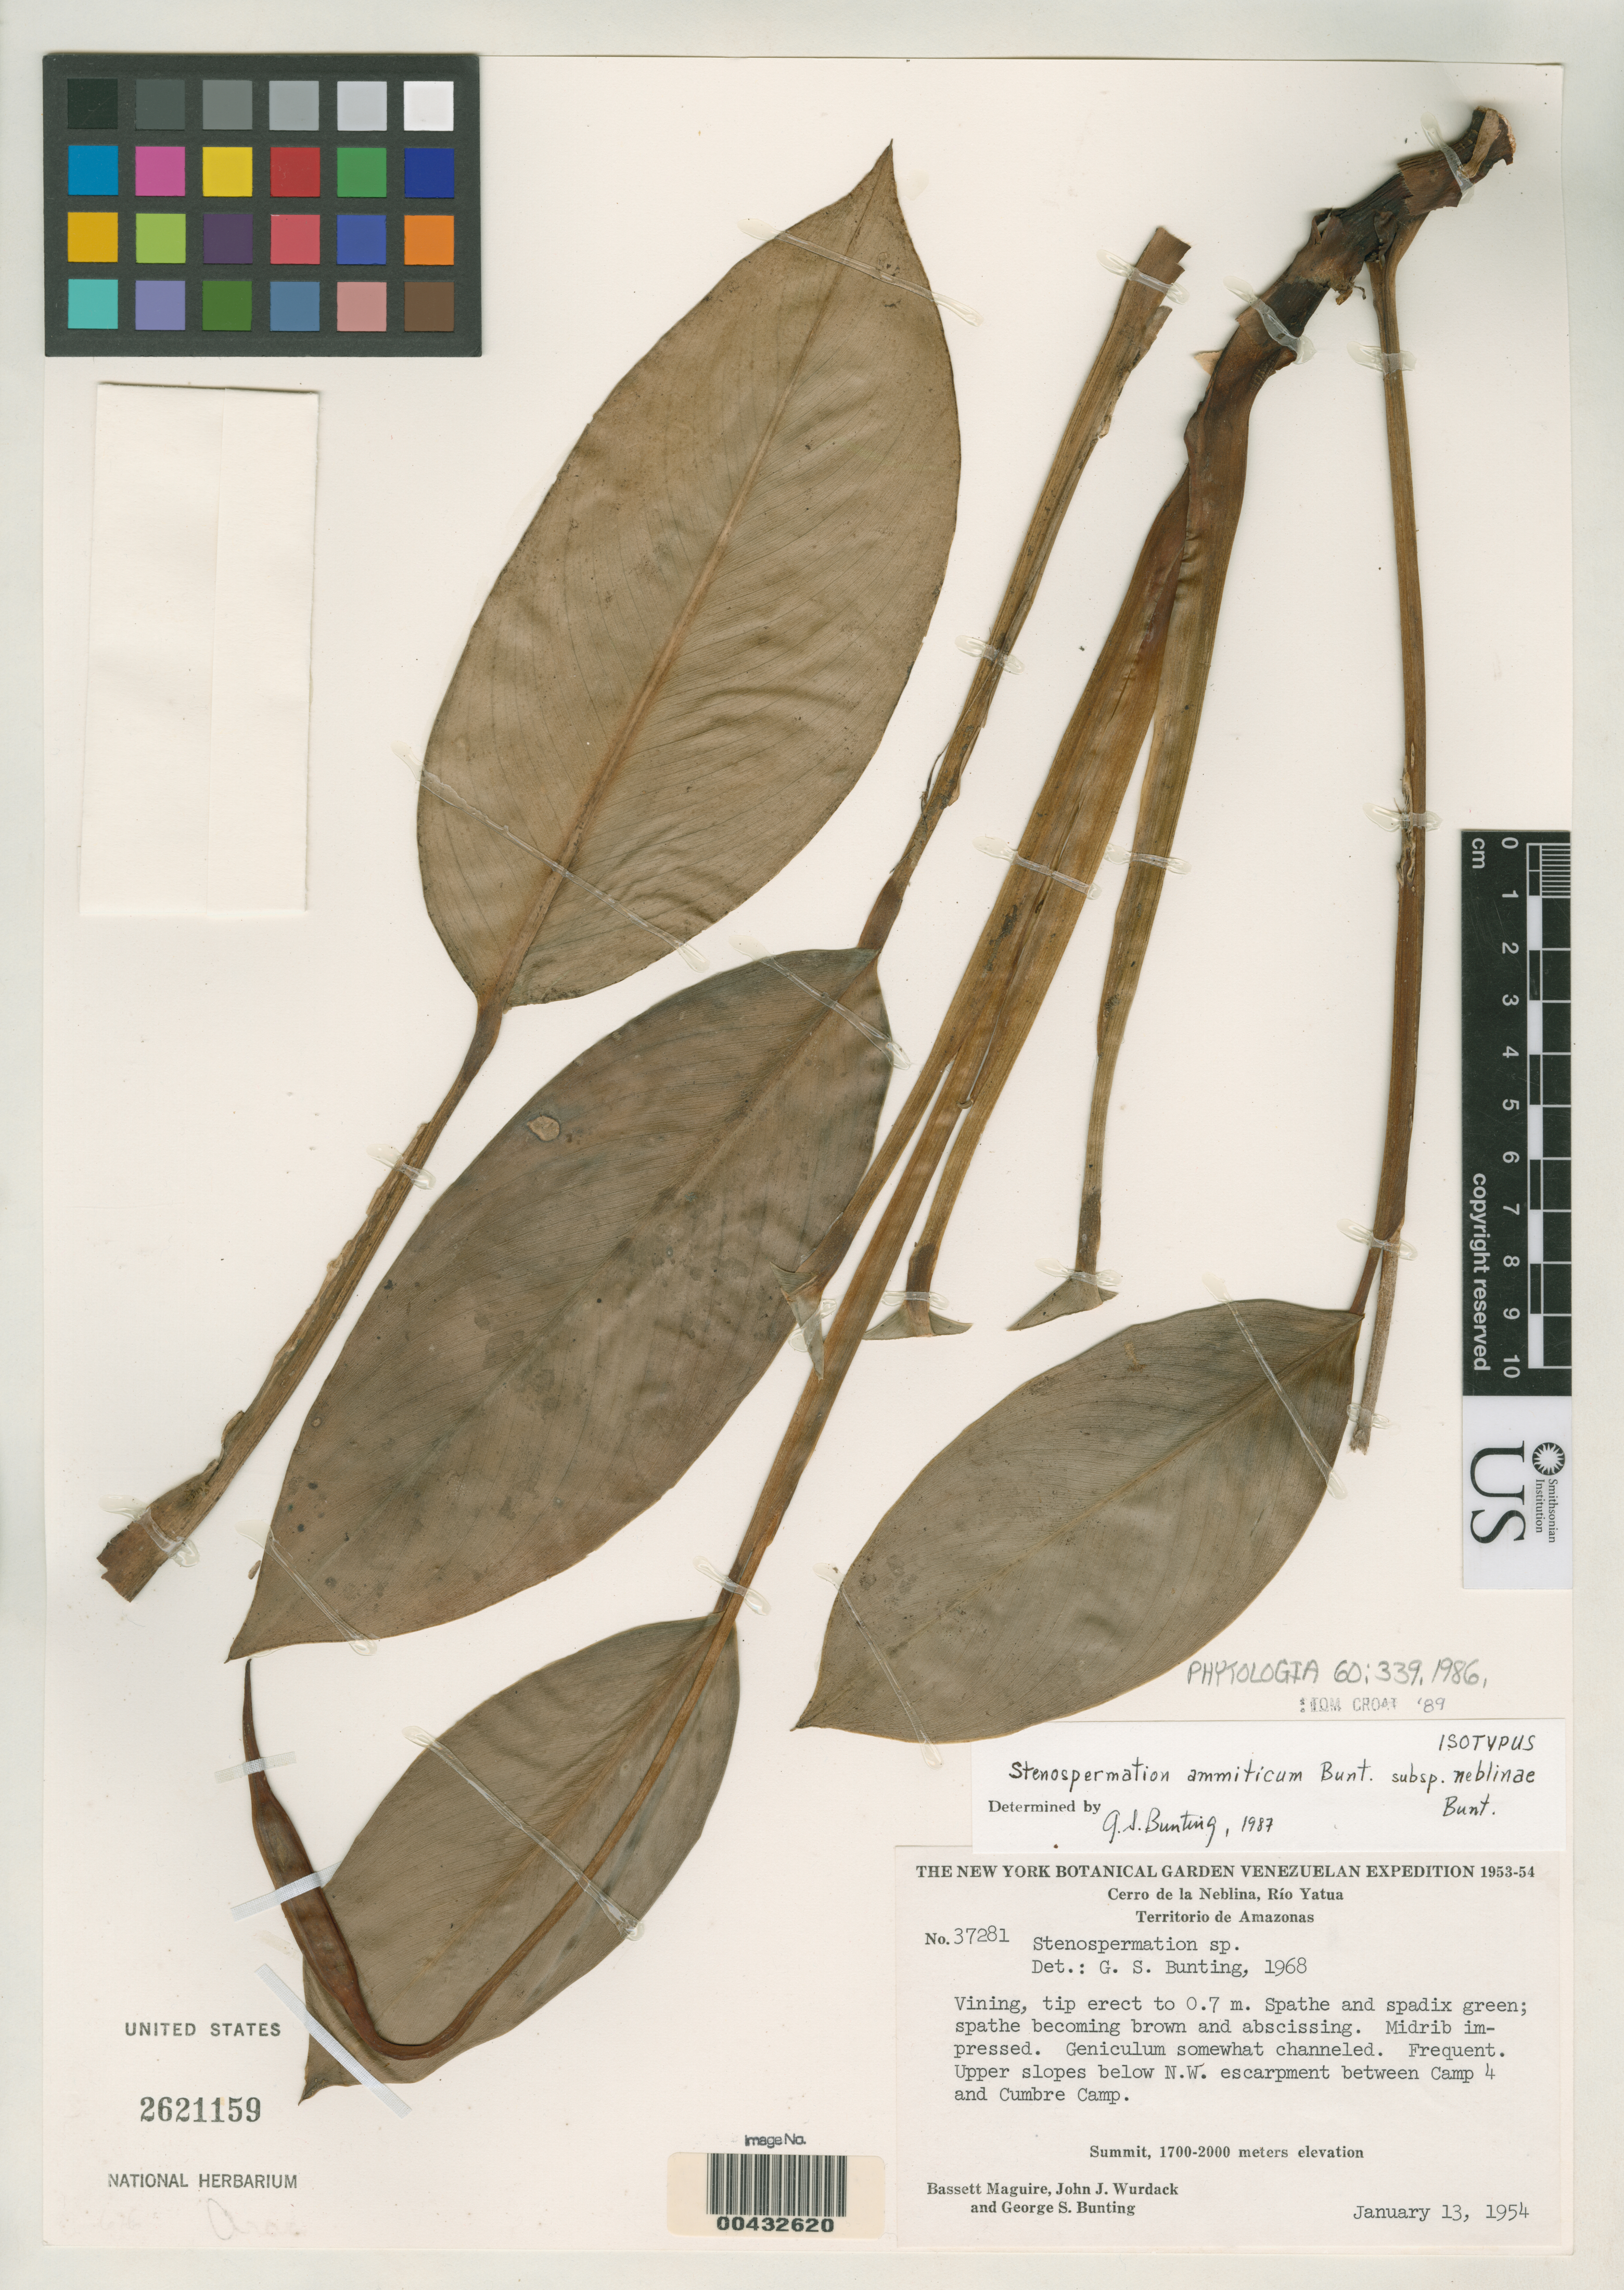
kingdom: Plantae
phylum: Tracheophyta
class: Liliopsida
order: Alismatales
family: Araceae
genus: Stenospermation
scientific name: Stenospermation ammiticum subsp. neblinae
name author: G.S. Bunting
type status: Isotype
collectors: B. Maguire, J. J. Wurdack & G. S. Bunting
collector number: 37281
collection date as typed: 13 Jan 1954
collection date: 1954-01-13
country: Venezuela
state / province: Amazonas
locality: Cerro de La Neblina, Rio Yatua, upper slopes below NW escarpment between camp 4 & Cumbre camp.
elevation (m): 1700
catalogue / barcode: US 2621159